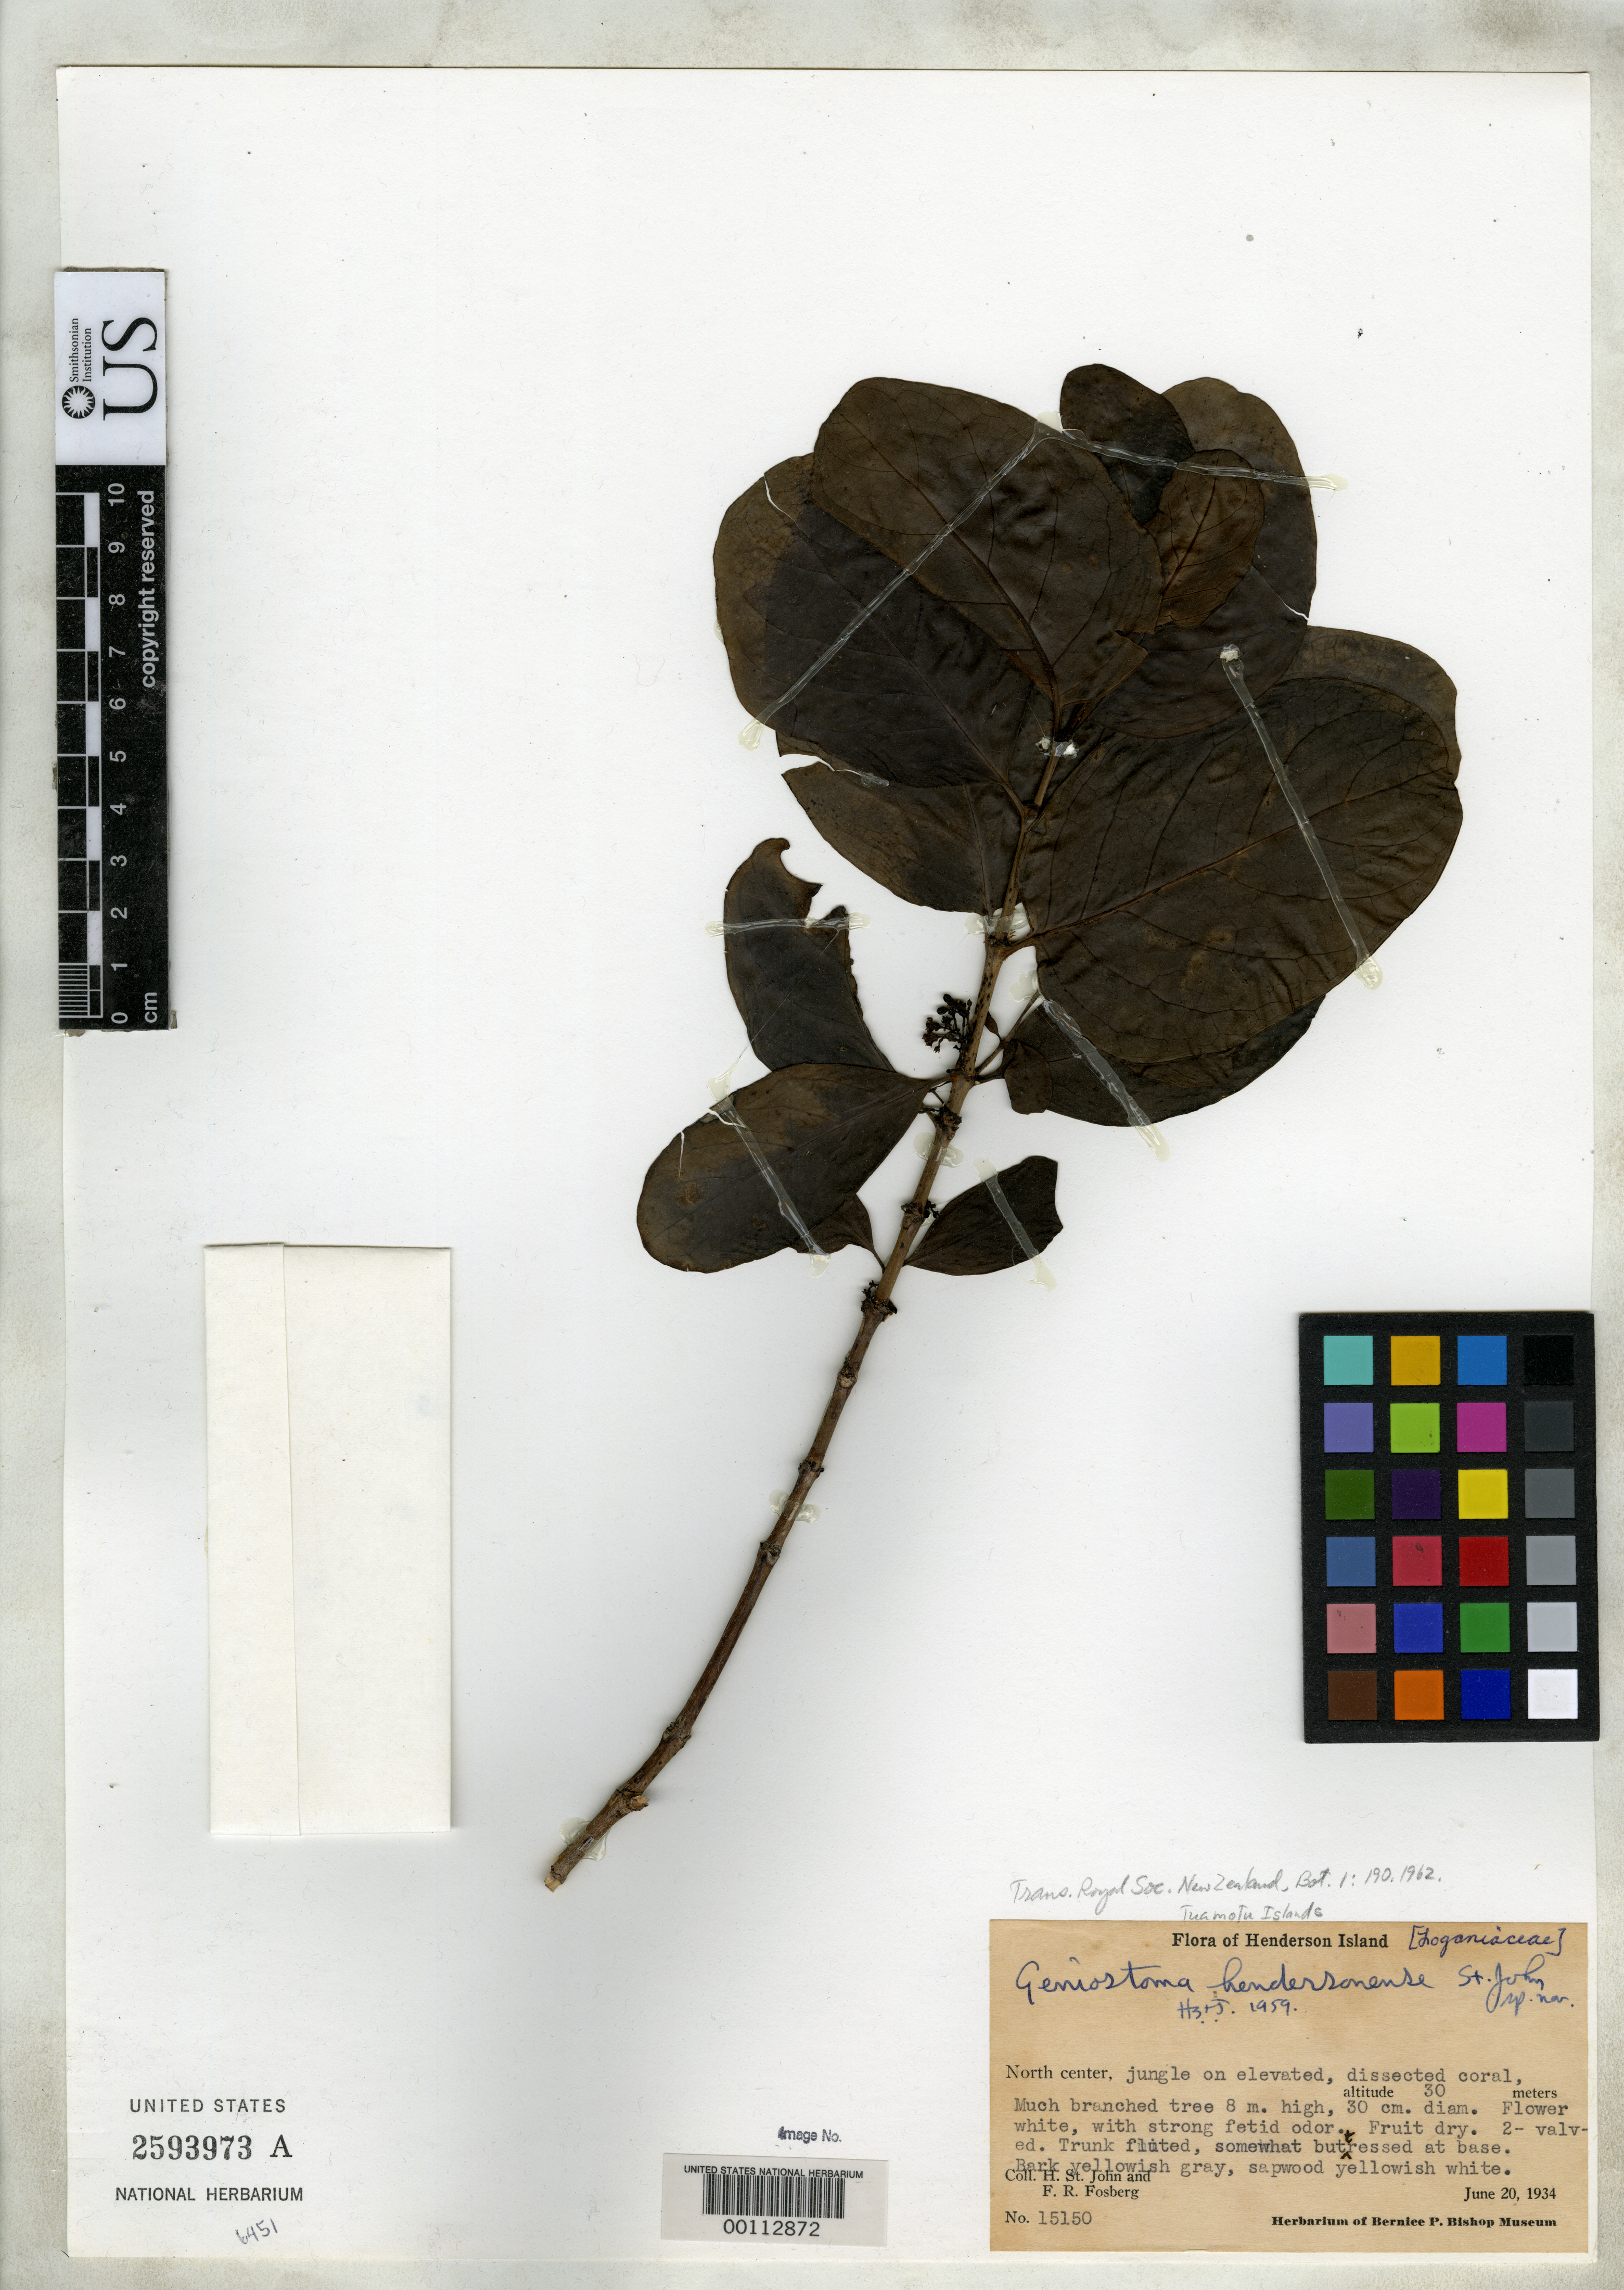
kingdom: Plantae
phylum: Tracheophyta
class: Magnoliopsida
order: Gentianales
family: Loganiaceae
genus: Geniostoma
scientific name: Geniostoma hendersonense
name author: H. St. John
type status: Type Material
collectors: H. St. John & F. R. Fosberg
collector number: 15150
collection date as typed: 20 Jun 1934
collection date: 1934-06-20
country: Pitcairn Islands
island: Henderson I.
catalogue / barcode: US 2593973A